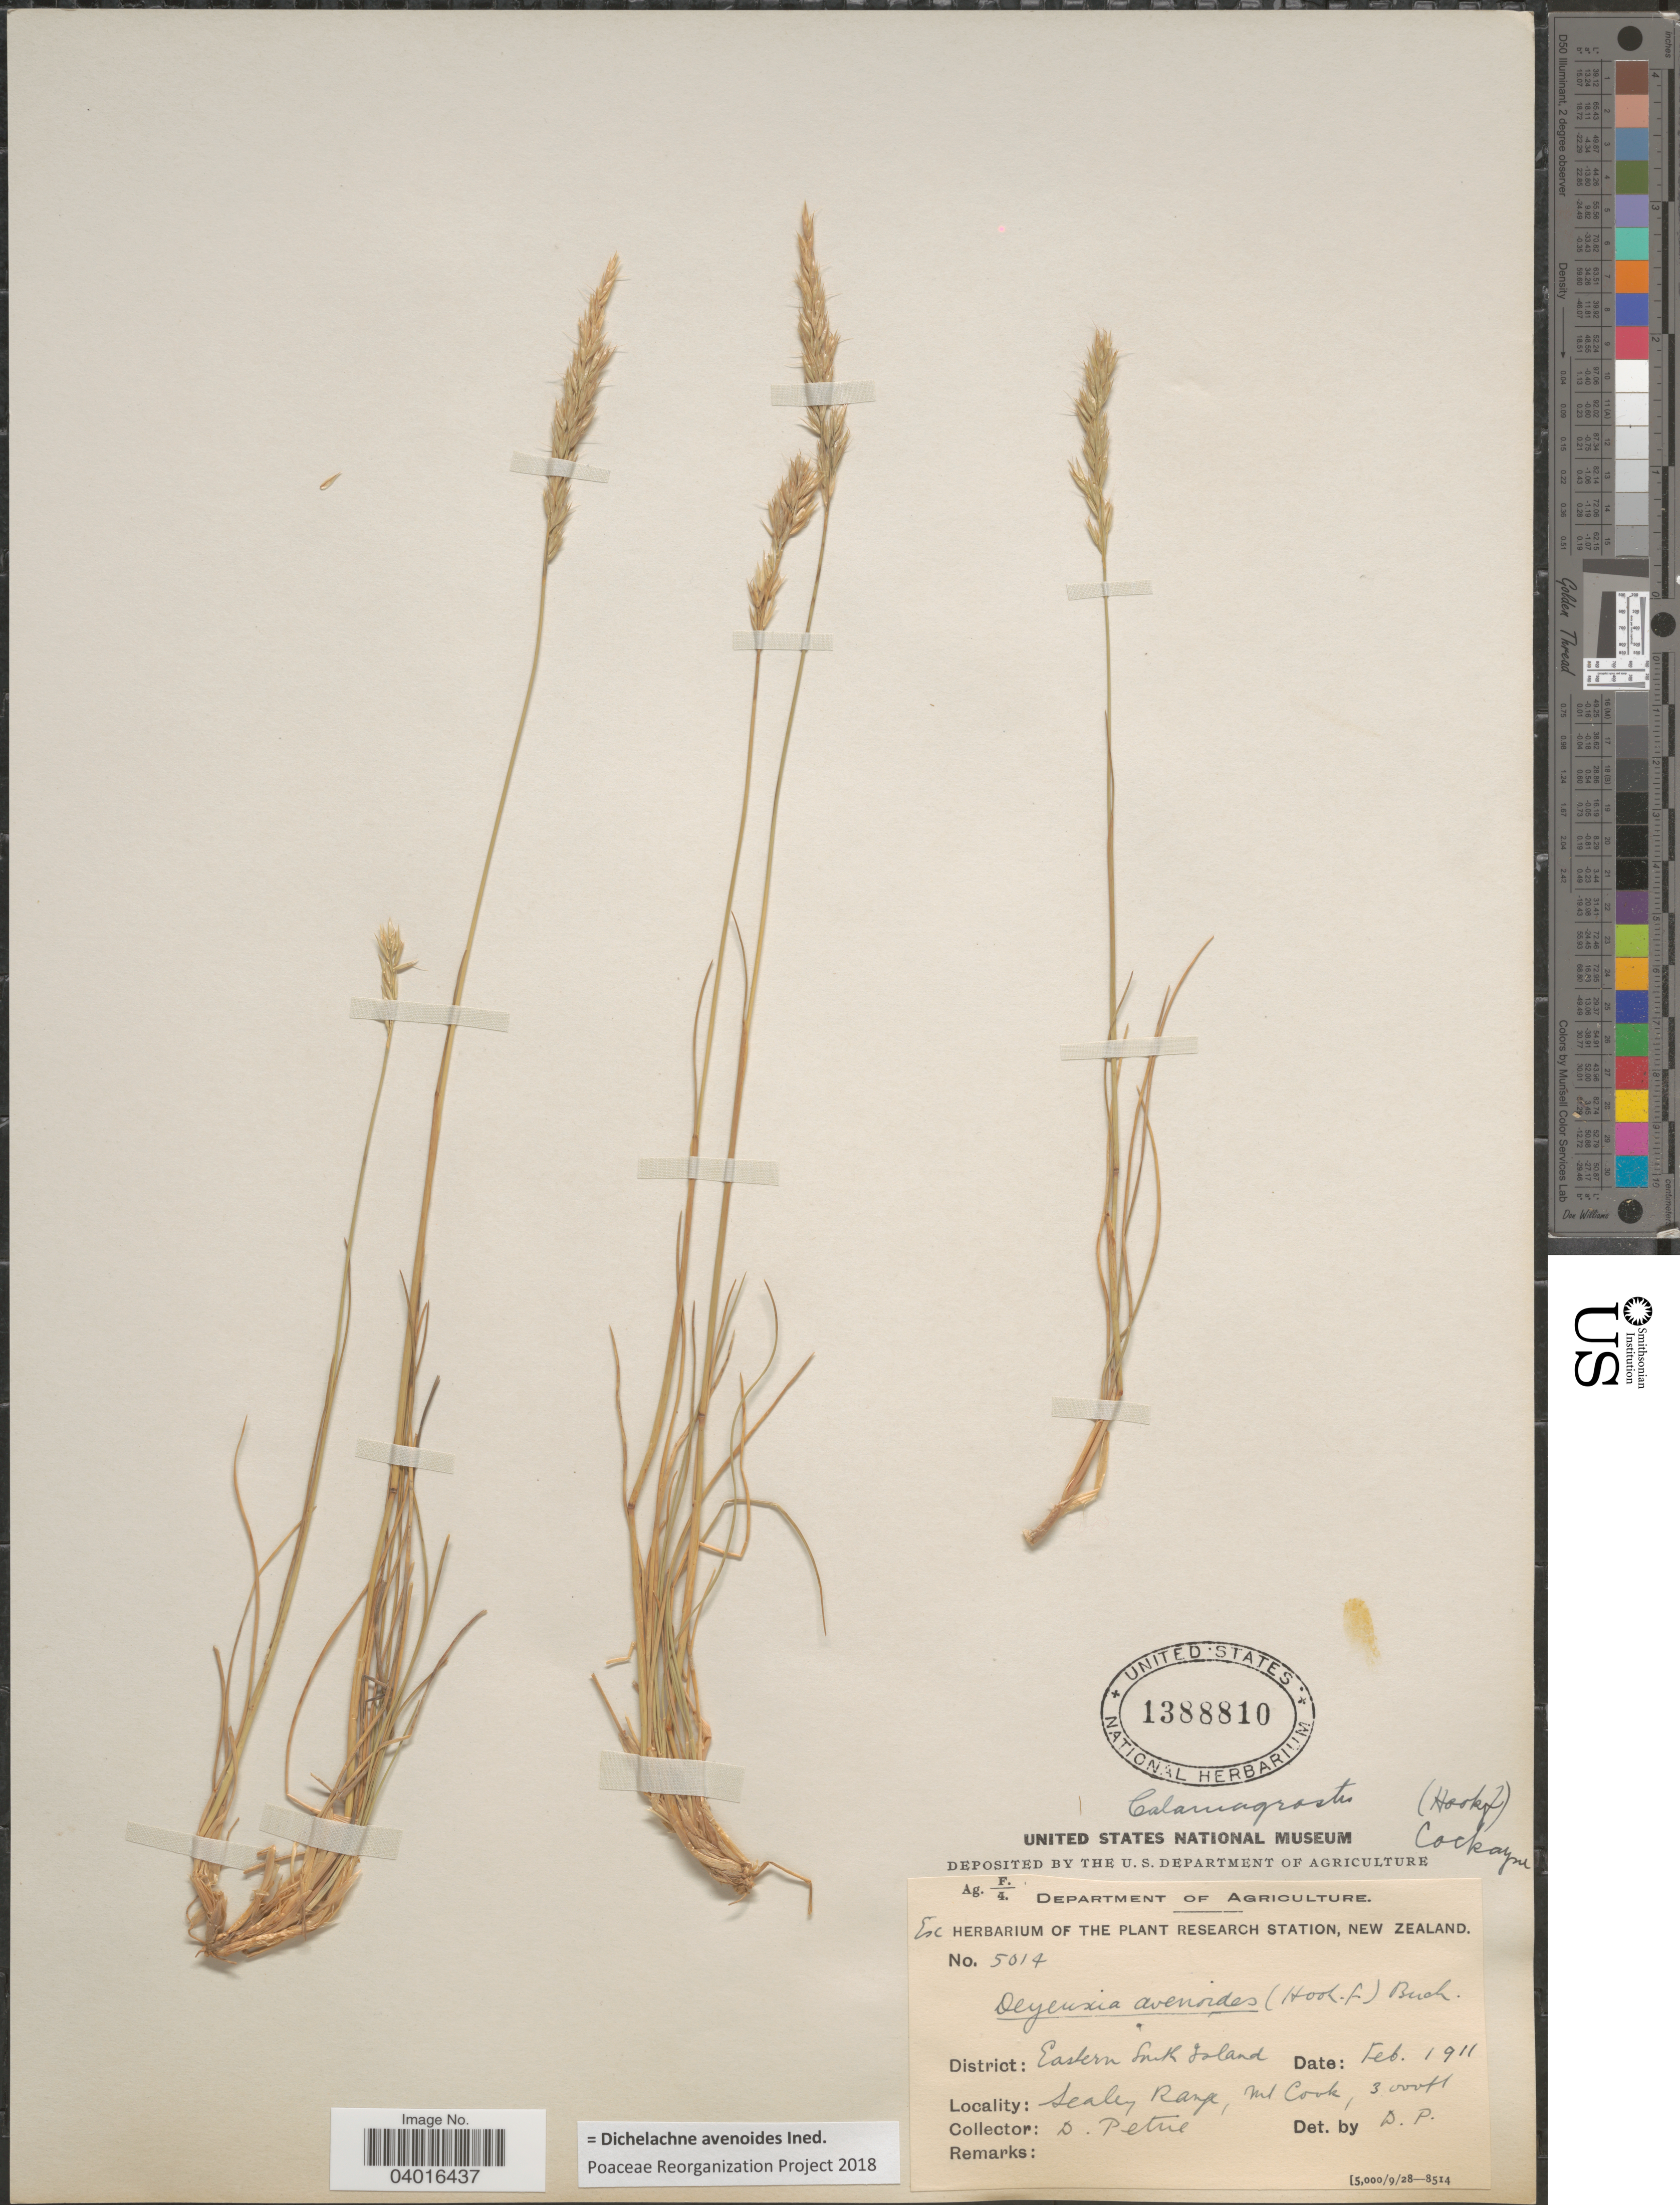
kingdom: Plantae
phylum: Tracheophyta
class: Liliopsida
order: Poales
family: Poaceae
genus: Pentapogon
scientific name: Pentapogon avenoides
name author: (Hook. f.) P.M. Peterson et al.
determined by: Wagner, W. L., (BOT), Smithsonian Institution - National Museum of Natural History (UNITED STATES)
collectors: D. Petrie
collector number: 5014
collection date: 1911-02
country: New Zealand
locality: District: Eastern South Island. Sealey Range, Mt Cook.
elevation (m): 914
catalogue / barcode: US 1388810